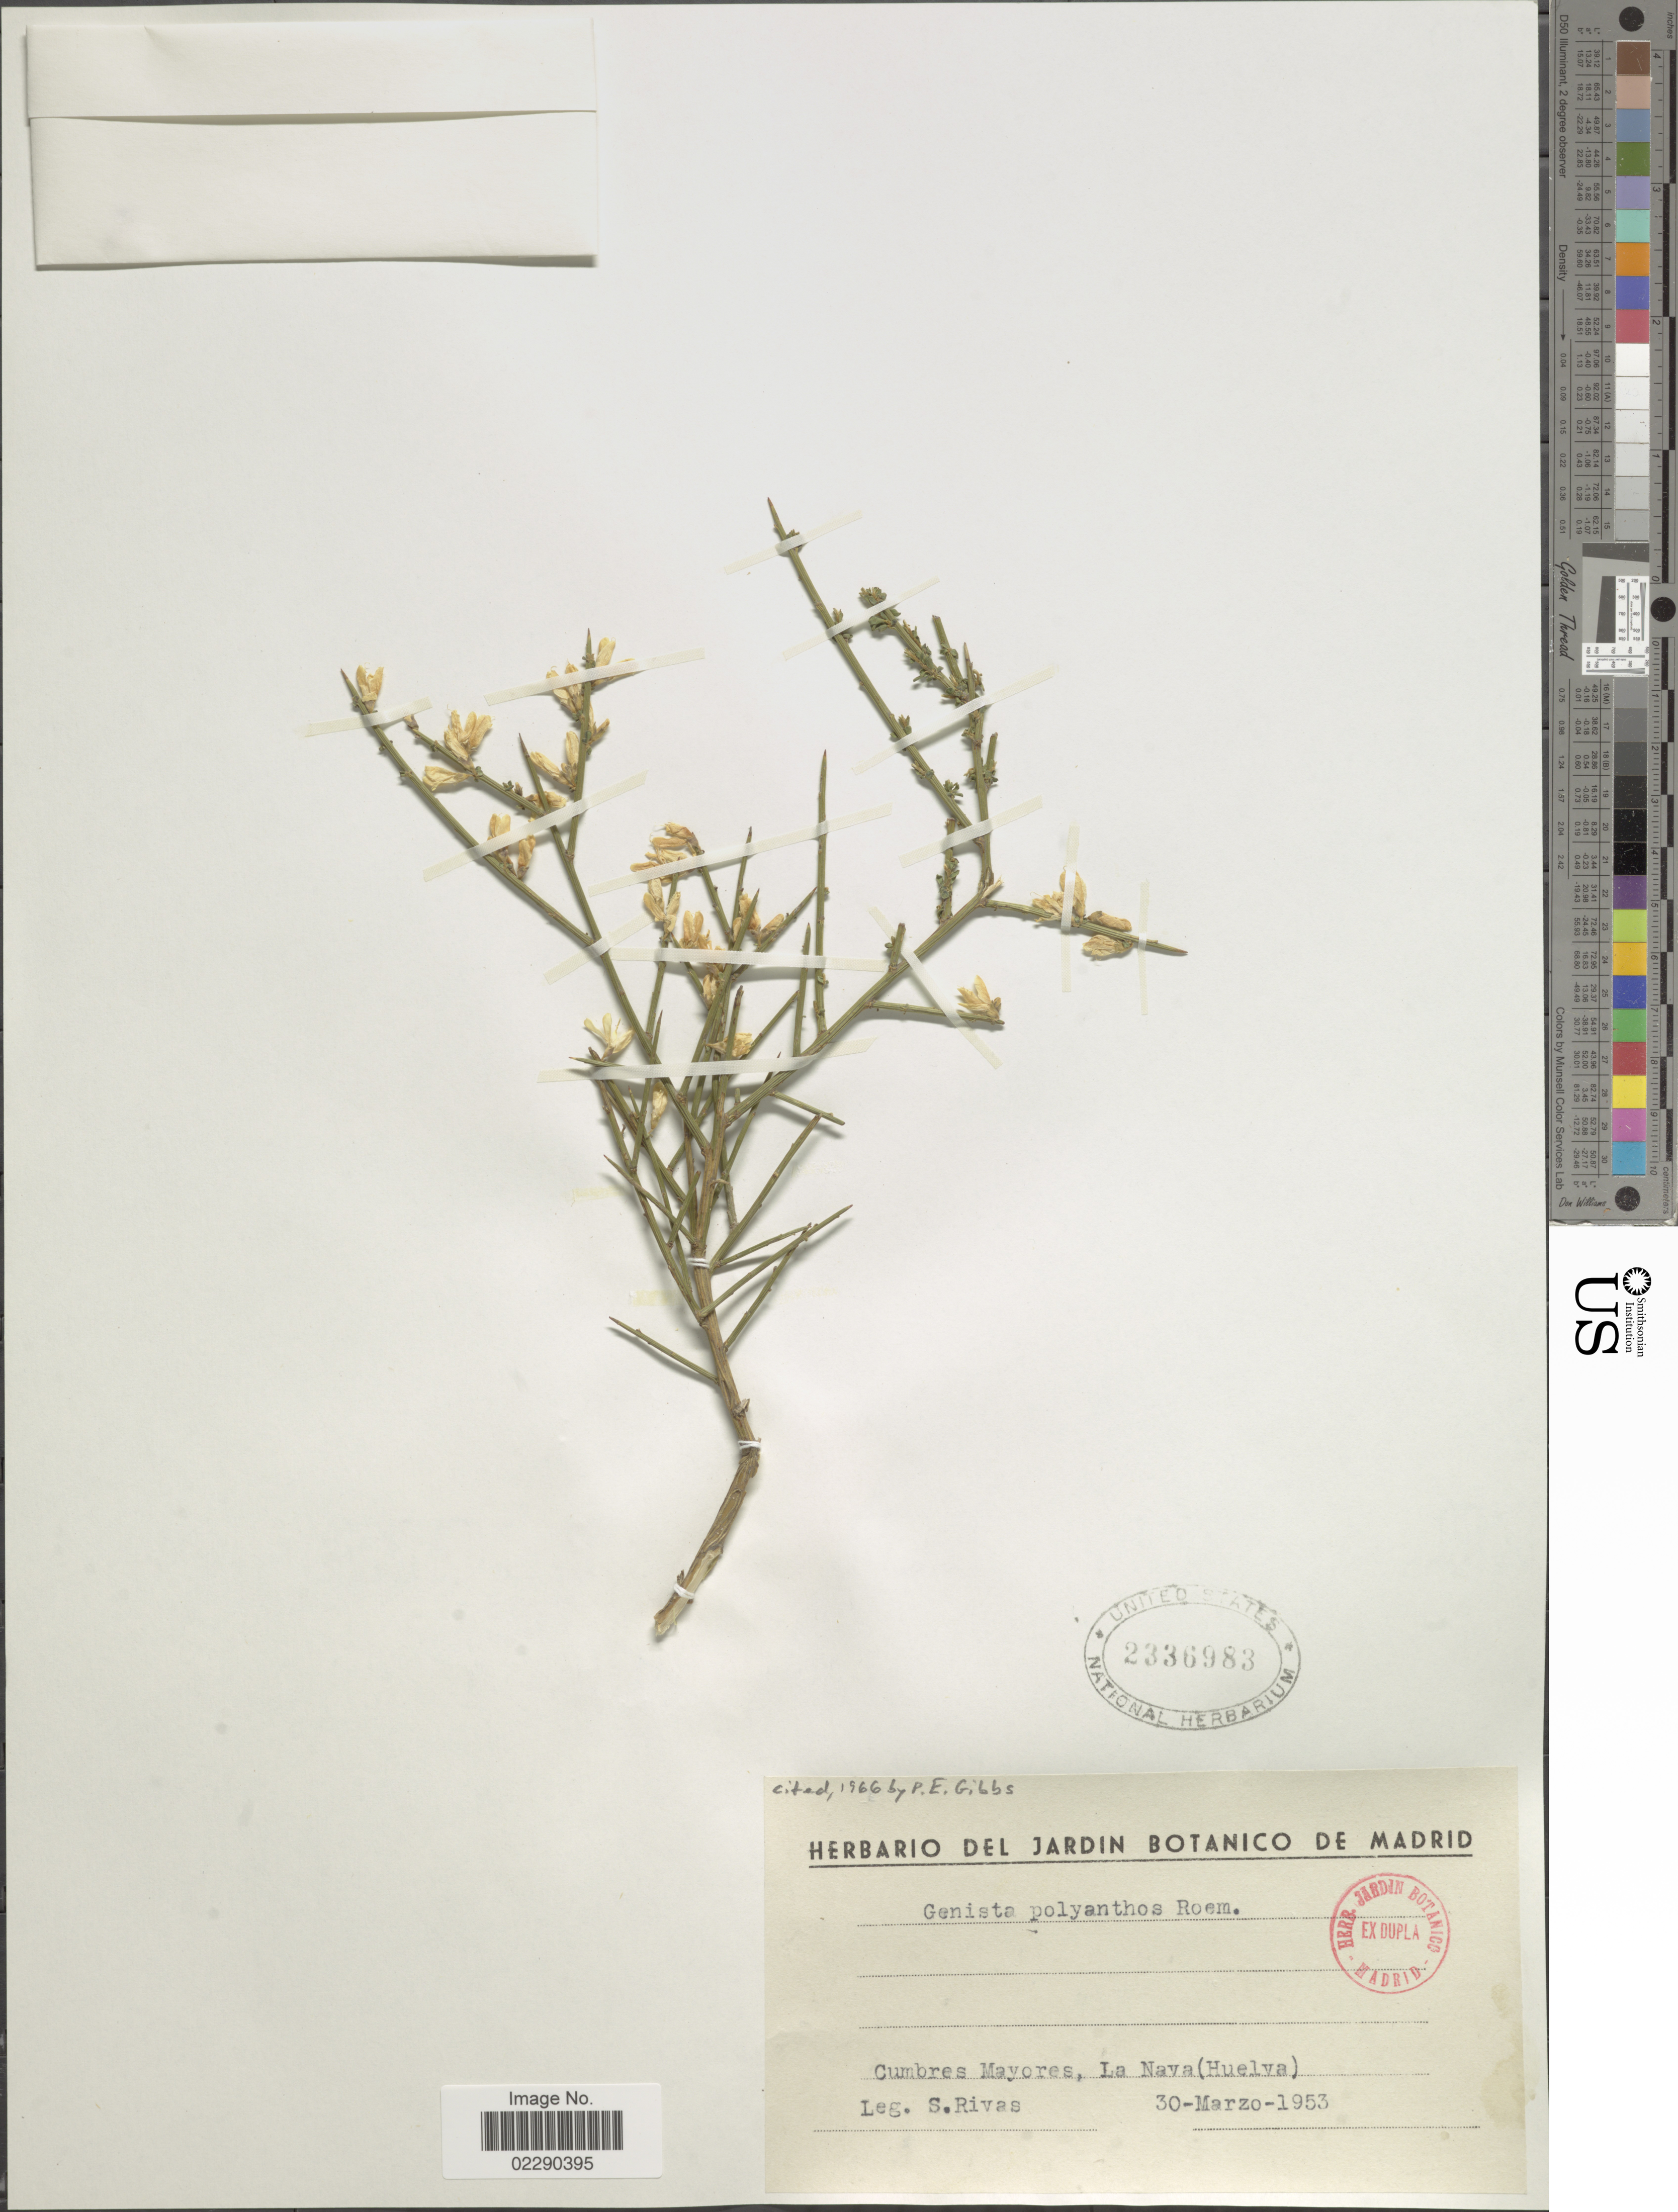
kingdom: Plantae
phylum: Tracheophyta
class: Magnoliopsida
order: Fabales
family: Fabaceae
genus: Genista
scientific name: Genista polyanthos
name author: Willk.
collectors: S. Rivas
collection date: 1953-03-30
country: Spain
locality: Cumbres Mayores, La Nava (Huelva)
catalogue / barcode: US 2336983